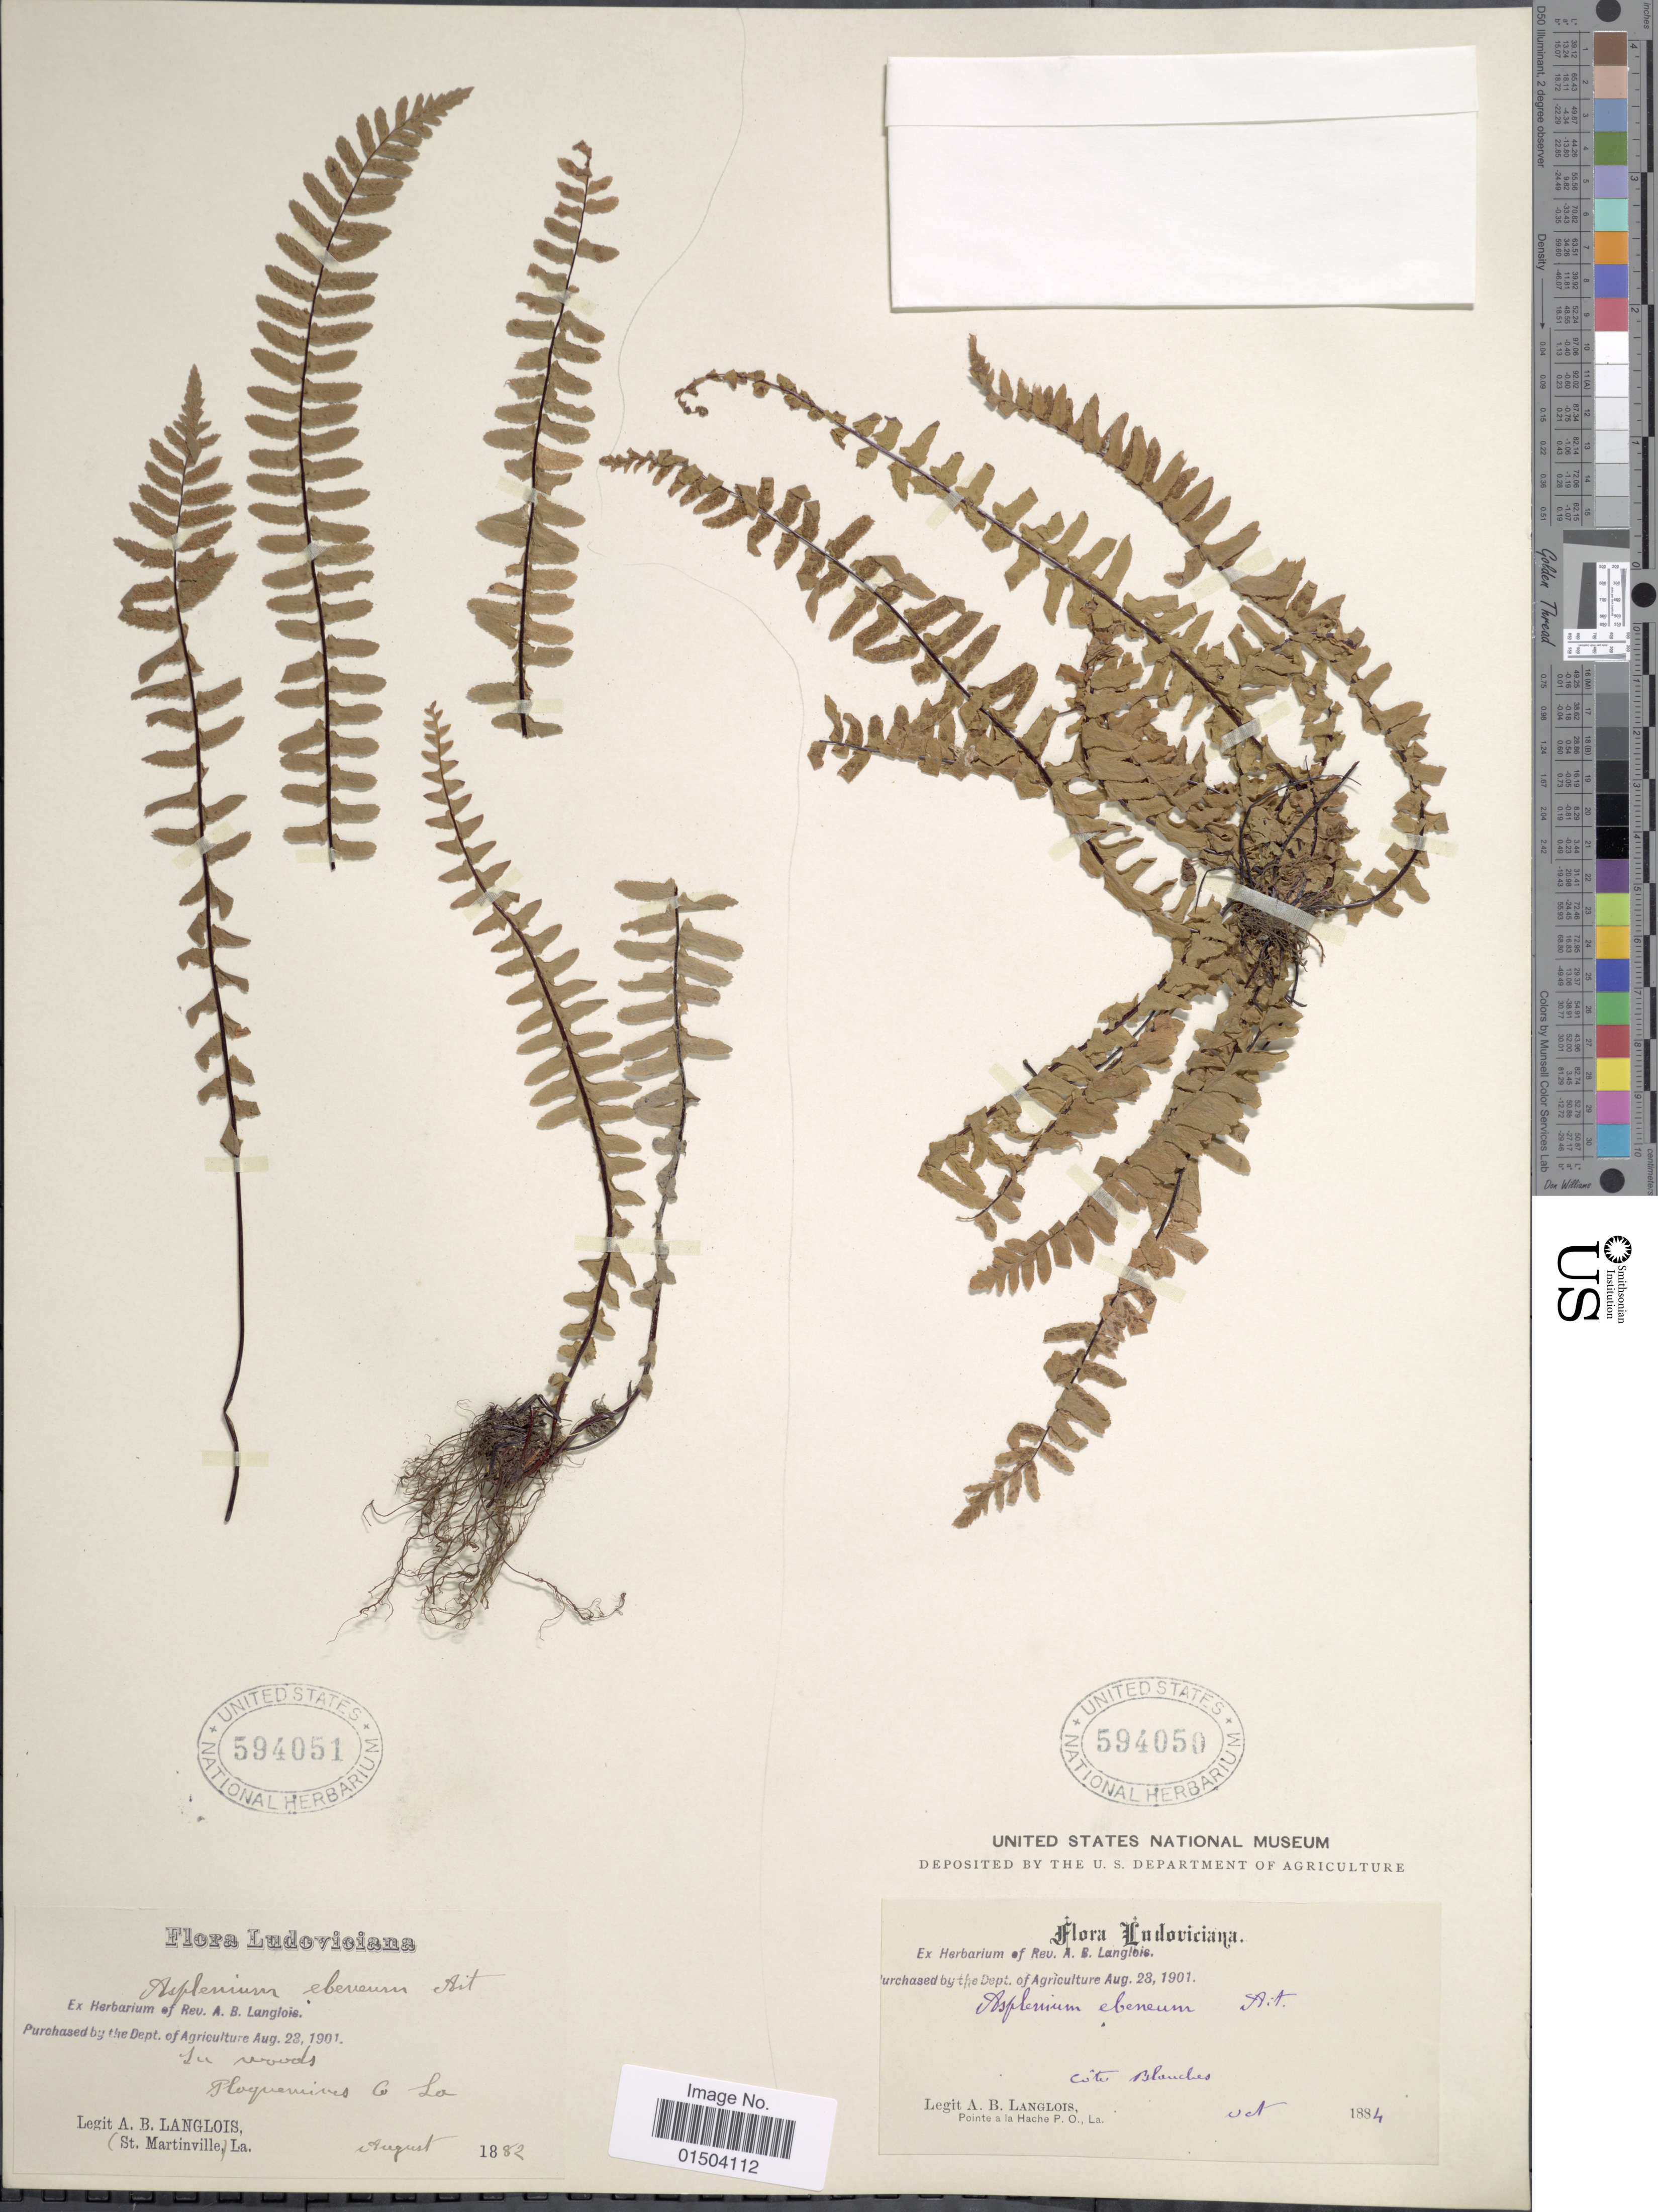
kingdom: Plantae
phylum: Tracheophyta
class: Polypodiopsida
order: Polypodiales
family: Aspleniaceae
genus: Asplenium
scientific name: Asplenium platyneuron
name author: (L.) Britton, Stearns & Poggenb.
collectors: A. Langlois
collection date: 1882-08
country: United States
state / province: Louisiana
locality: Ludoviciana. In woods, Ploquemives Co. (St. Martinville).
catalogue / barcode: US 594051-2